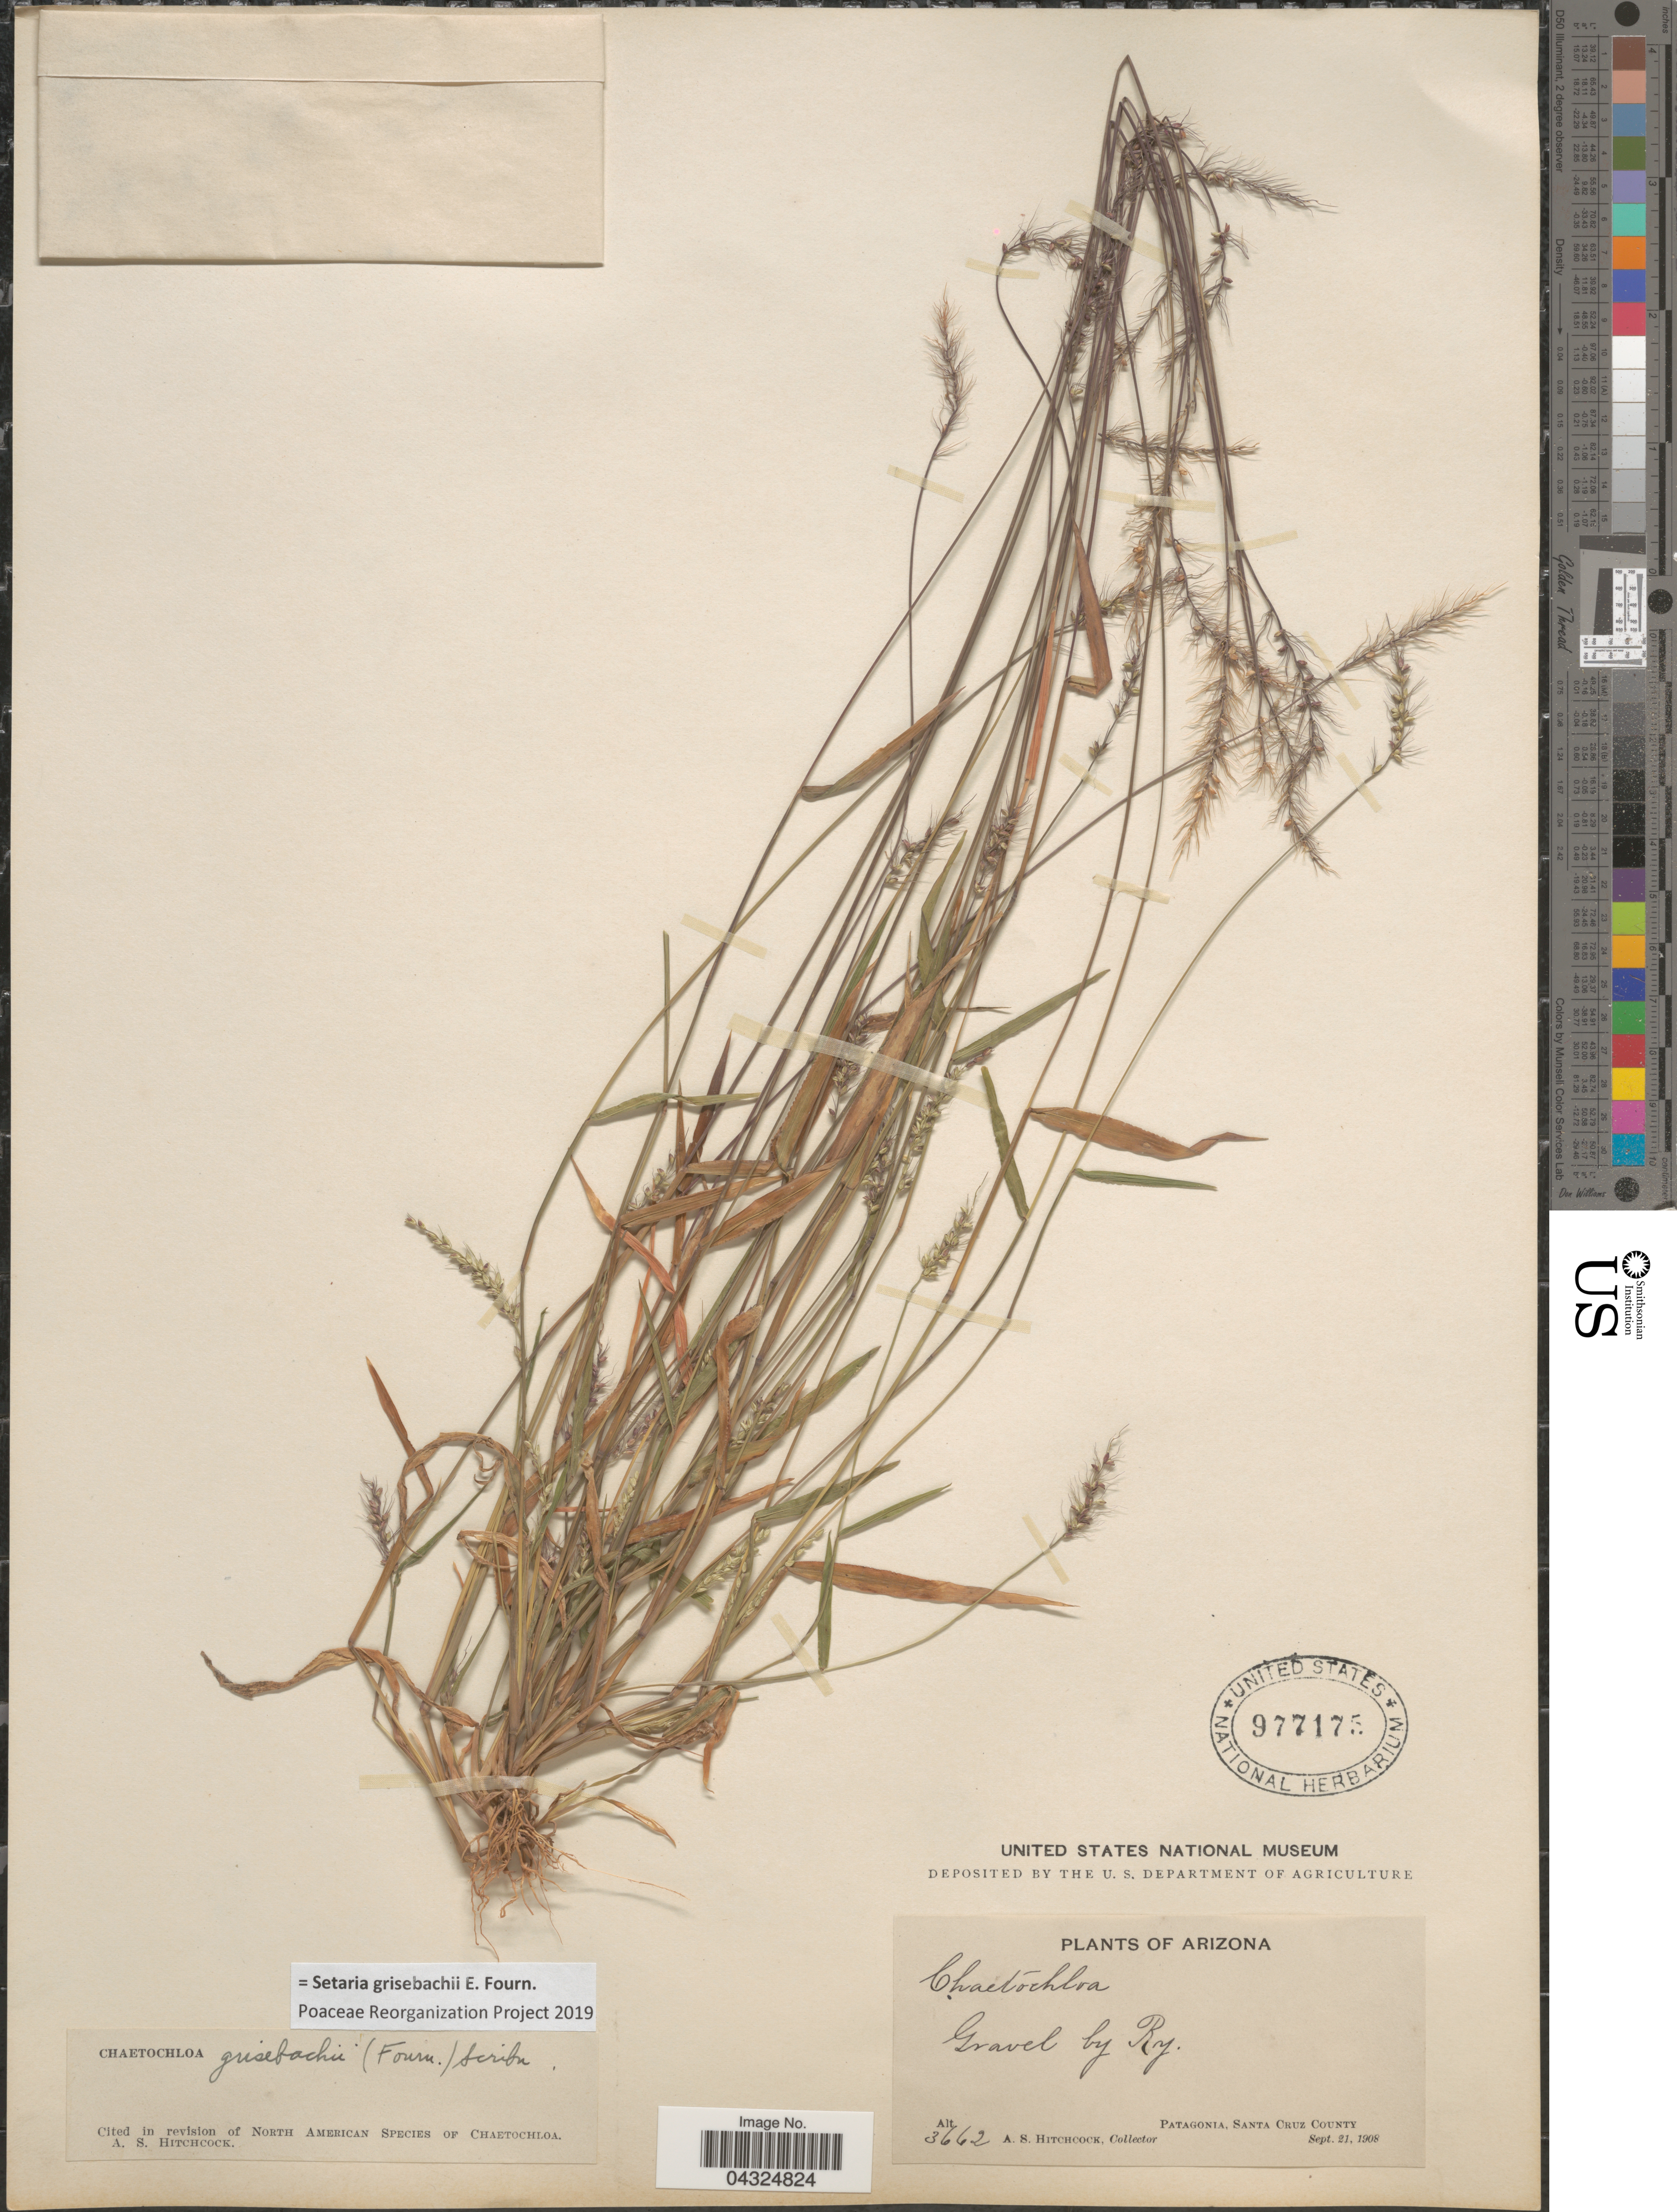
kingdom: Plantae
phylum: Tracheophyta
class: Liliopsida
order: Poales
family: Poaceae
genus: Setaria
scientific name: Setaria grisebachii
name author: E. Fourn.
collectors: A. S. Hitchcock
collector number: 3662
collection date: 1908-09-21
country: United States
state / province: Arizona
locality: Gravel by Ry. Patagonia, Santa Cruz County.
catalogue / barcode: US 977175